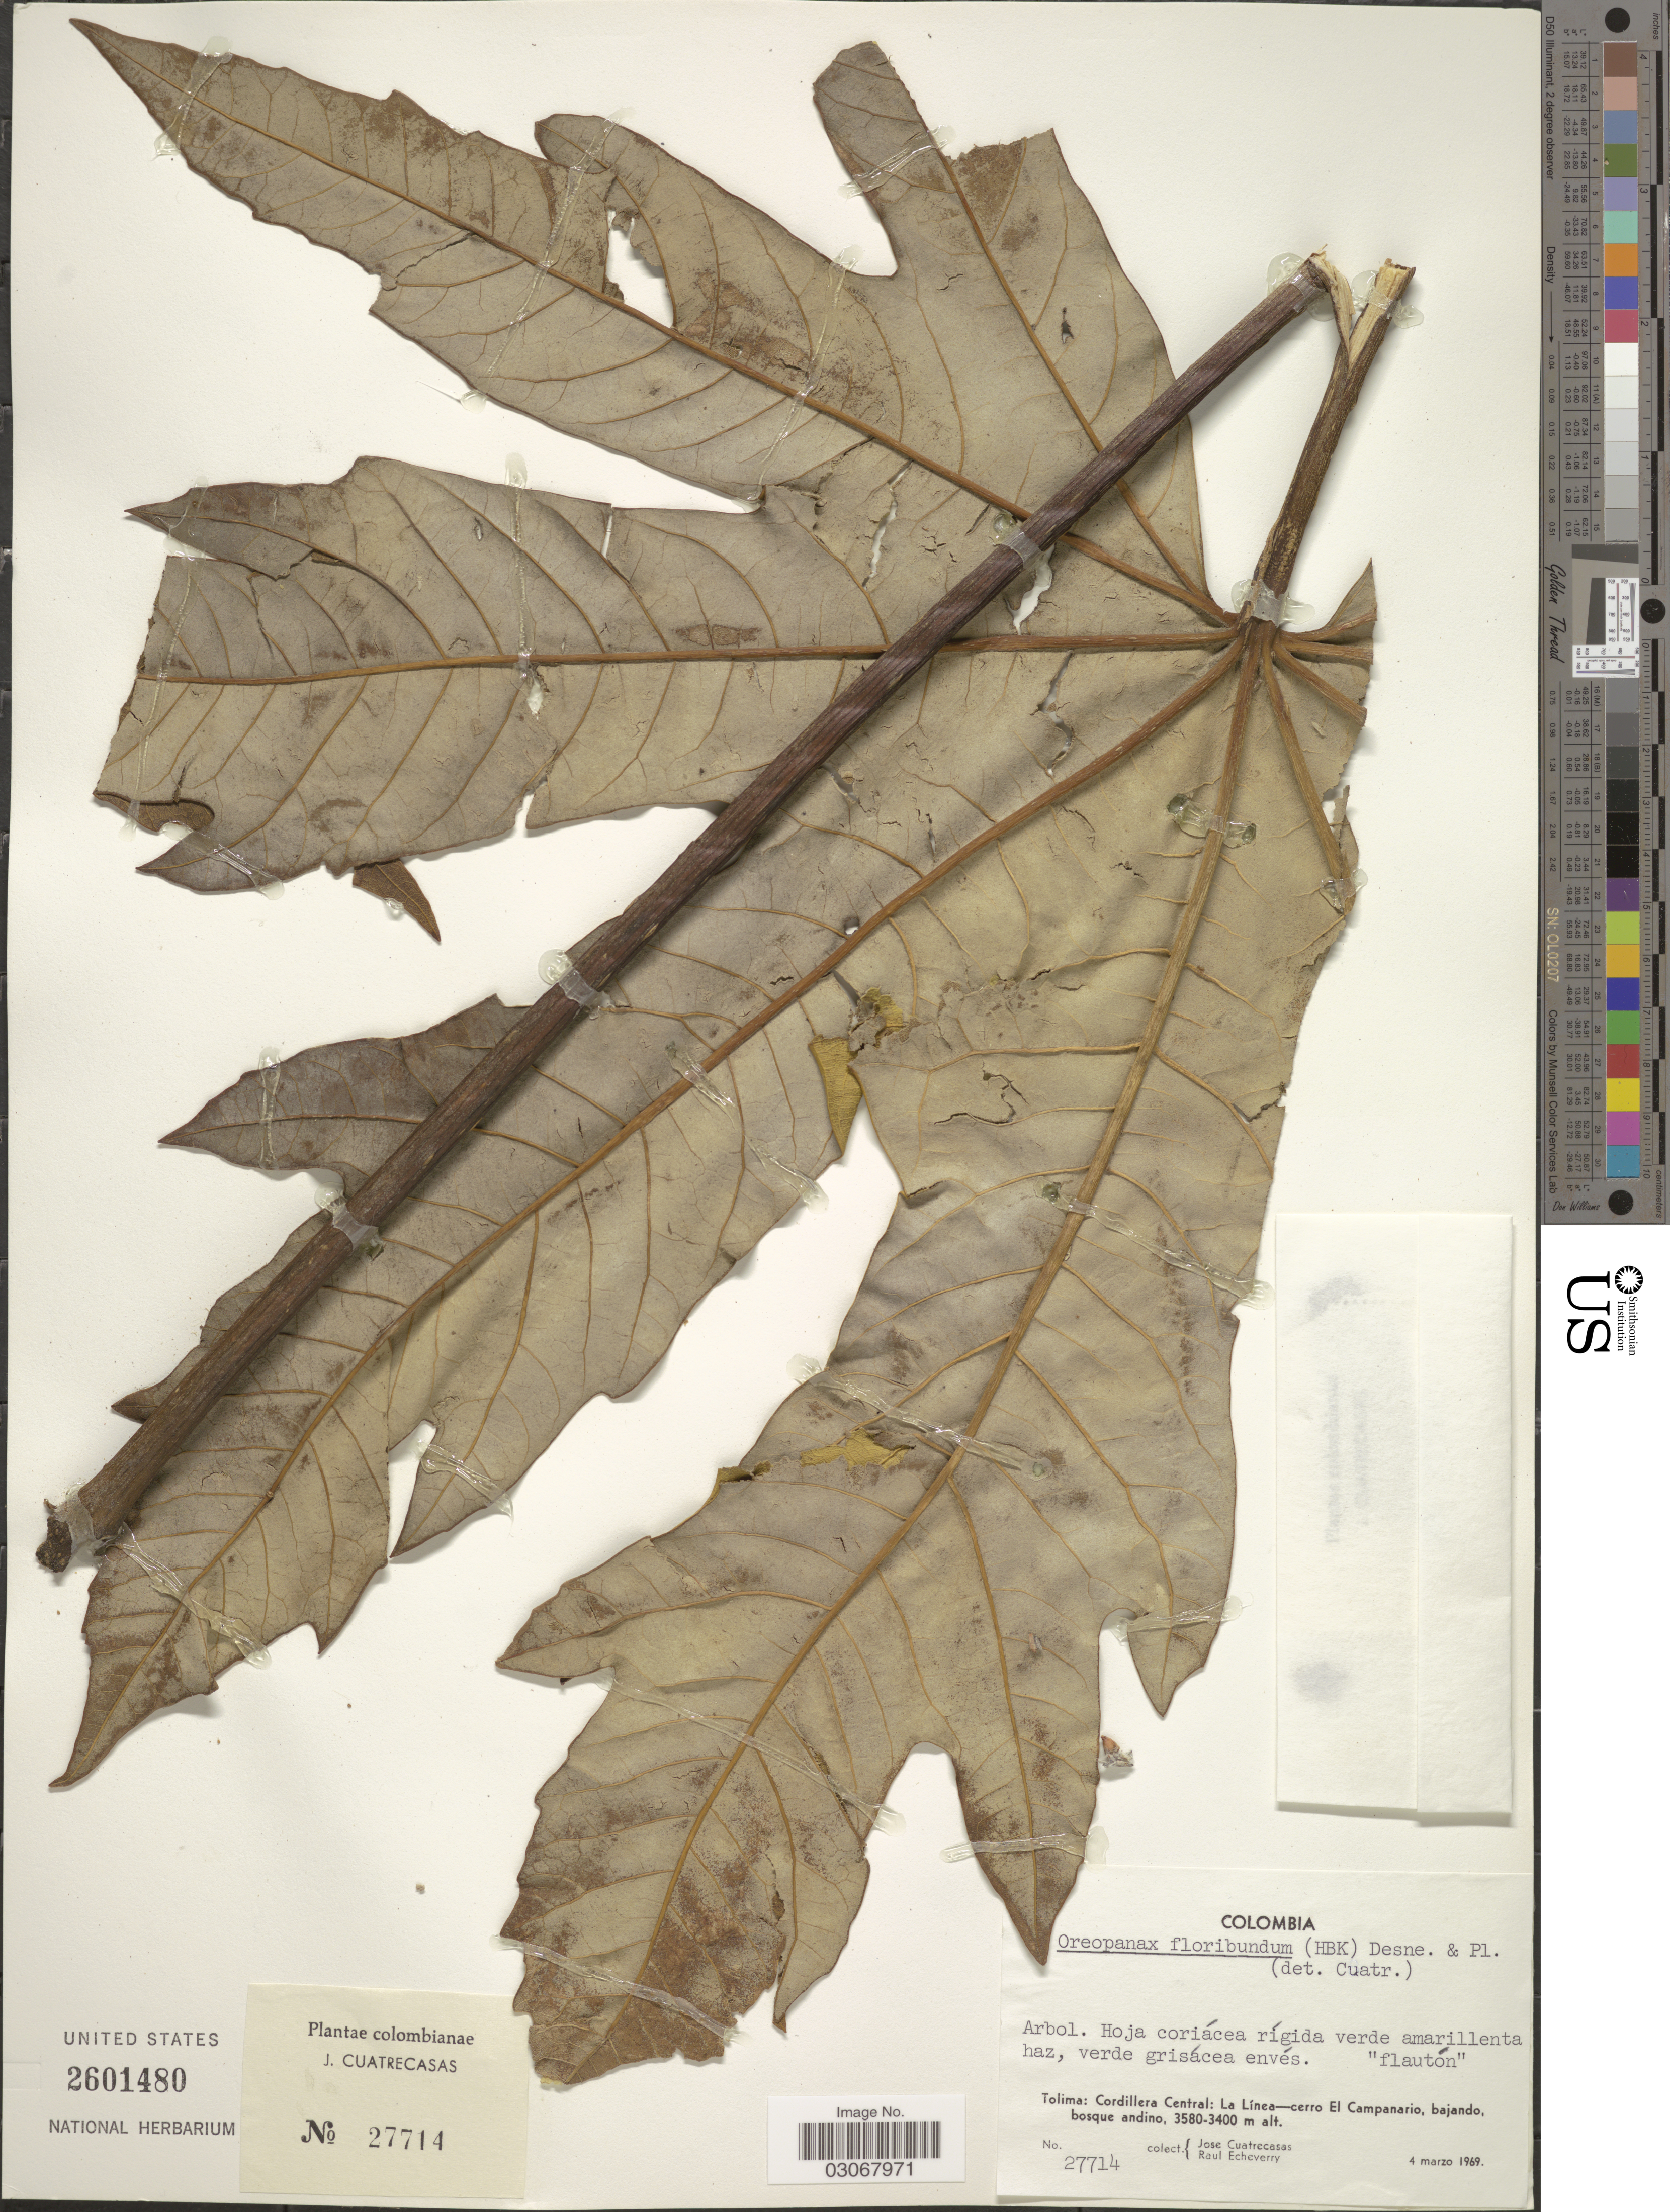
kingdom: Plantae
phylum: Tracheophyta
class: Magnoliopsida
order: Apiales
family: Araliaceae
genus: Oreopanax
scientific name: Oreopanax floribundus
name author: (Kunth) Decne. & Planch.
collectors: J. Cuatrecasas & R. Echeverry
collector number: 27714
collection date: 1969-03-04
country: Colombia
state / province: Tolima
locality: Cordillera Central: La Línea-cerro El Campanario, bajando, bosque andino.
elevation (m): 3400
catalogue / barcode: US 2601480